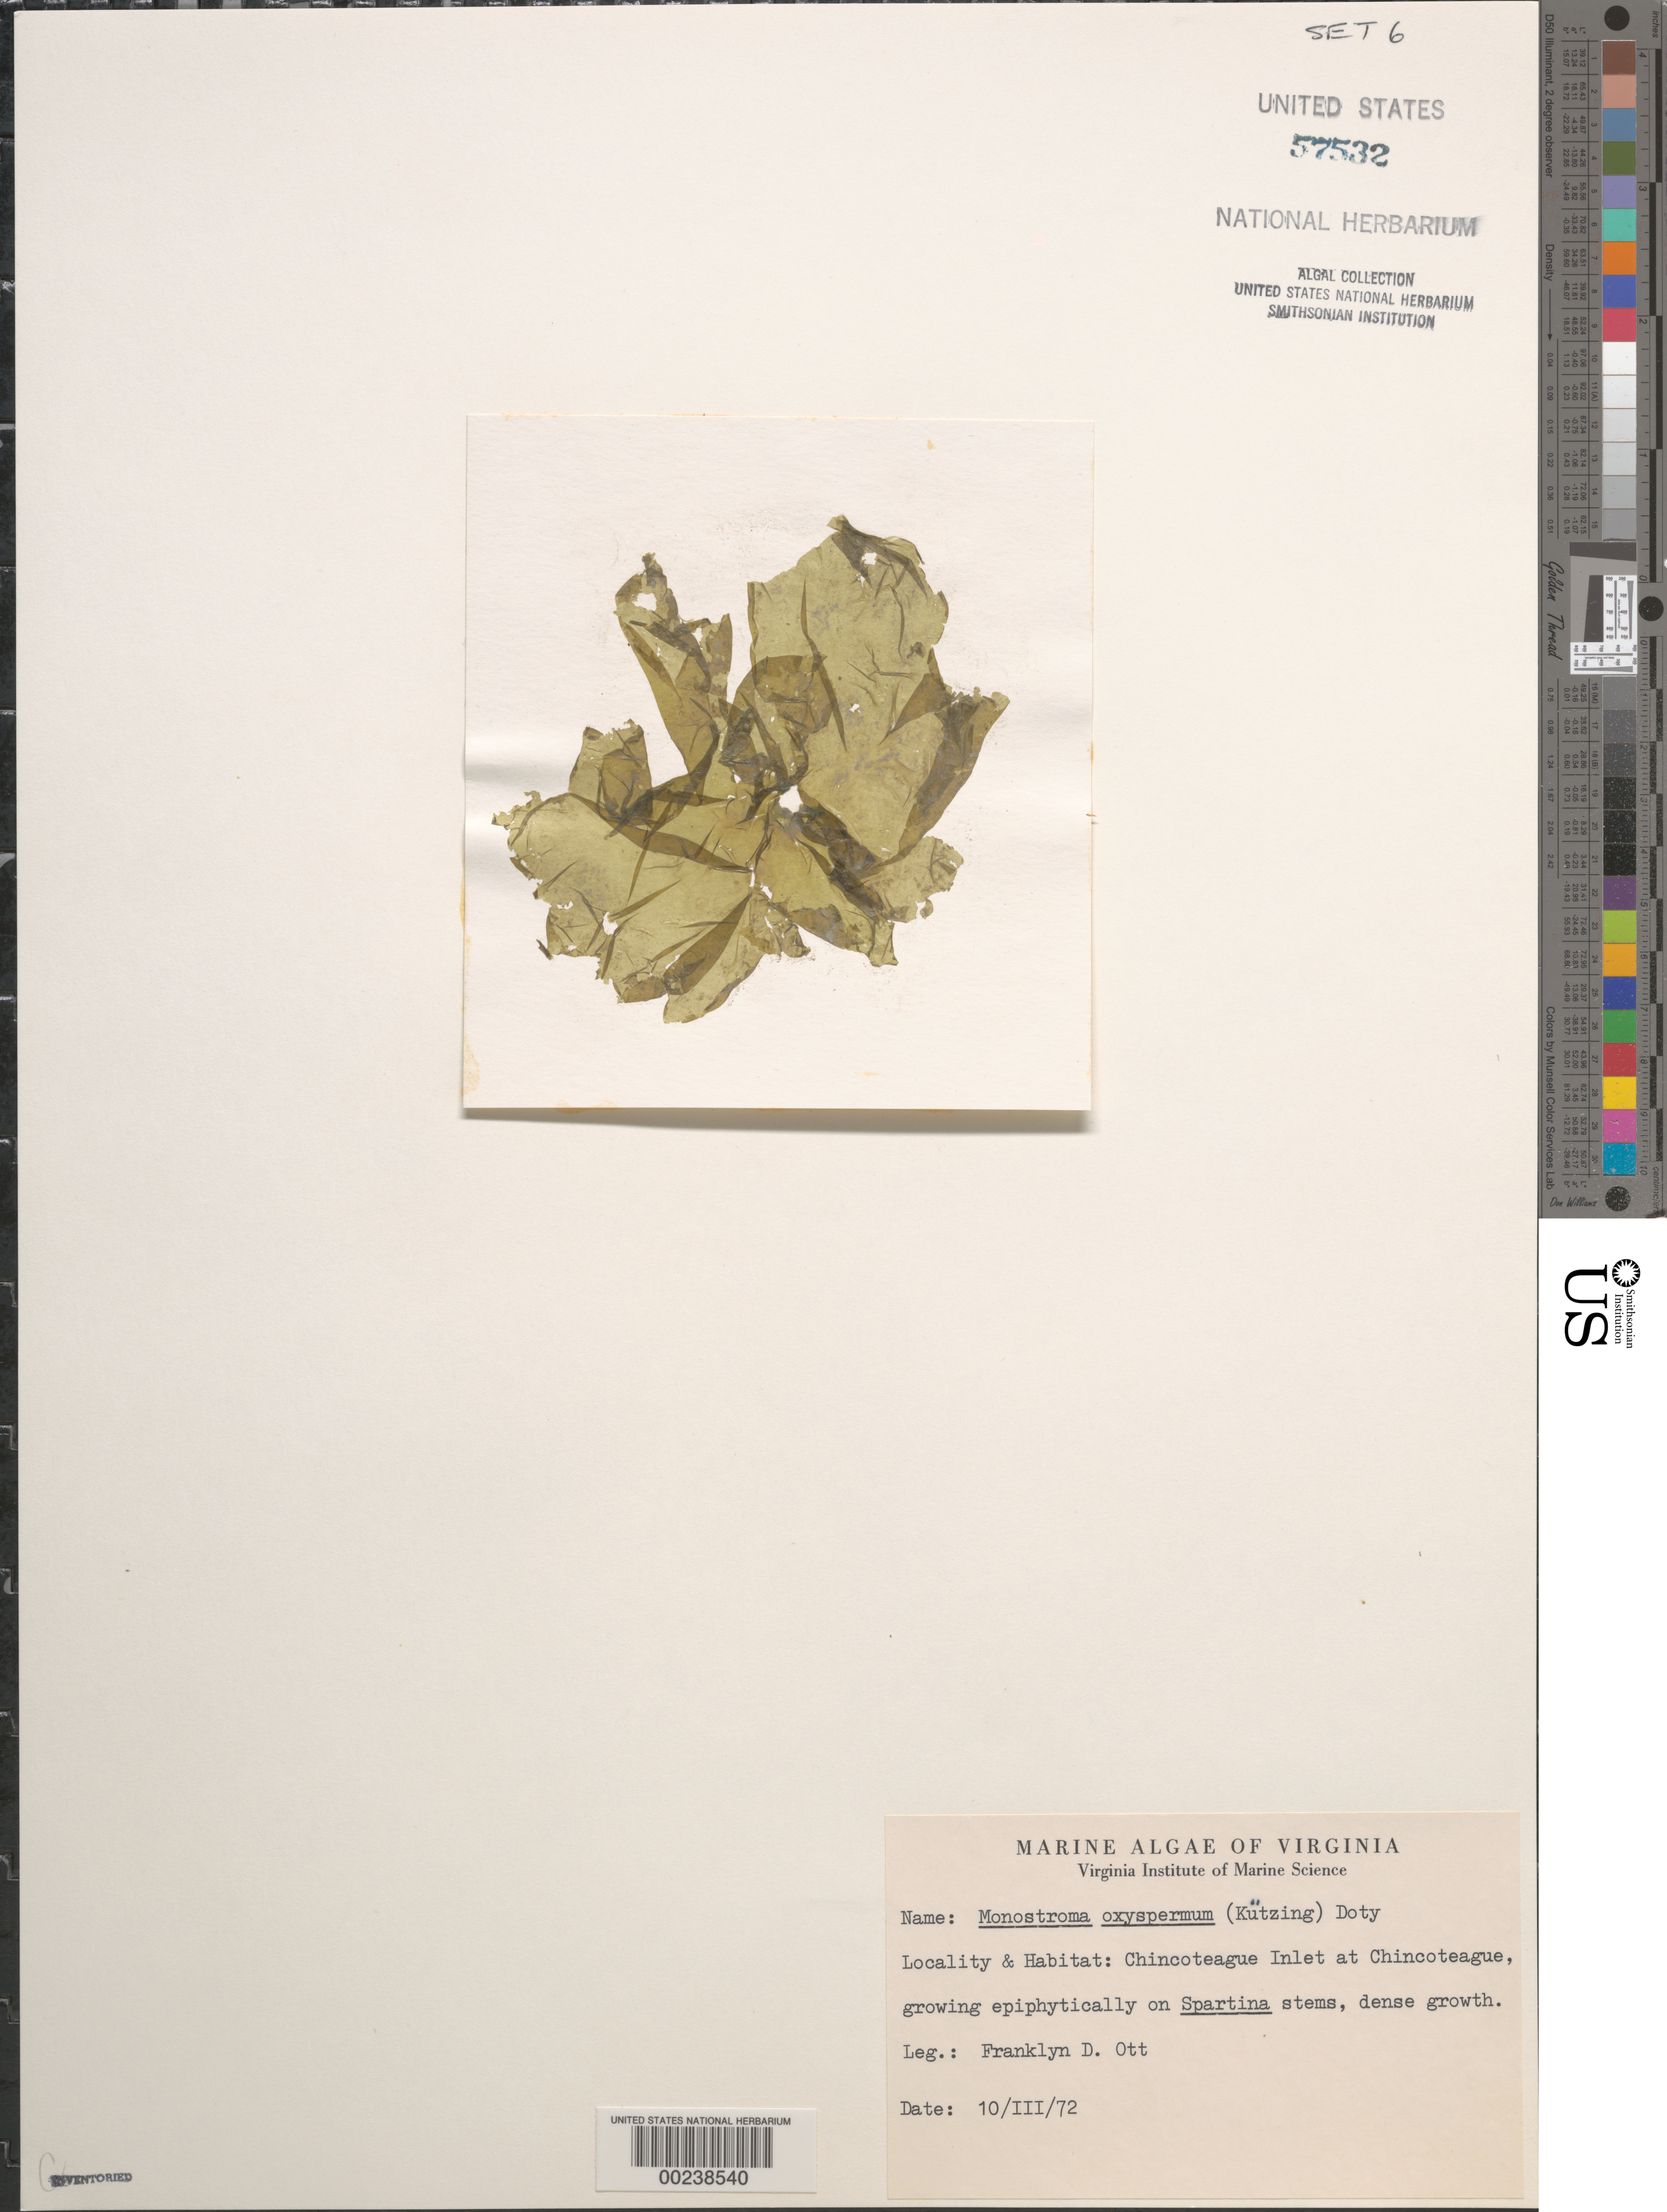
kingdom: Plantae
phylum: Chlorophyta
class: Ulvophyceae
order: Ulvales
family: Gayraliaceae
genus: Gayralia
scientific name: Gayralia oxysperma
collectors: F. Ott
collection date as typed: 10 Mar 1972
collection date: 1972-03-10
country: United States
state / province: Virginia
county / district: Accomack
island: Chincoteague Island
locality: Chincoteague Inlet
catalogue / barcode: US 57532